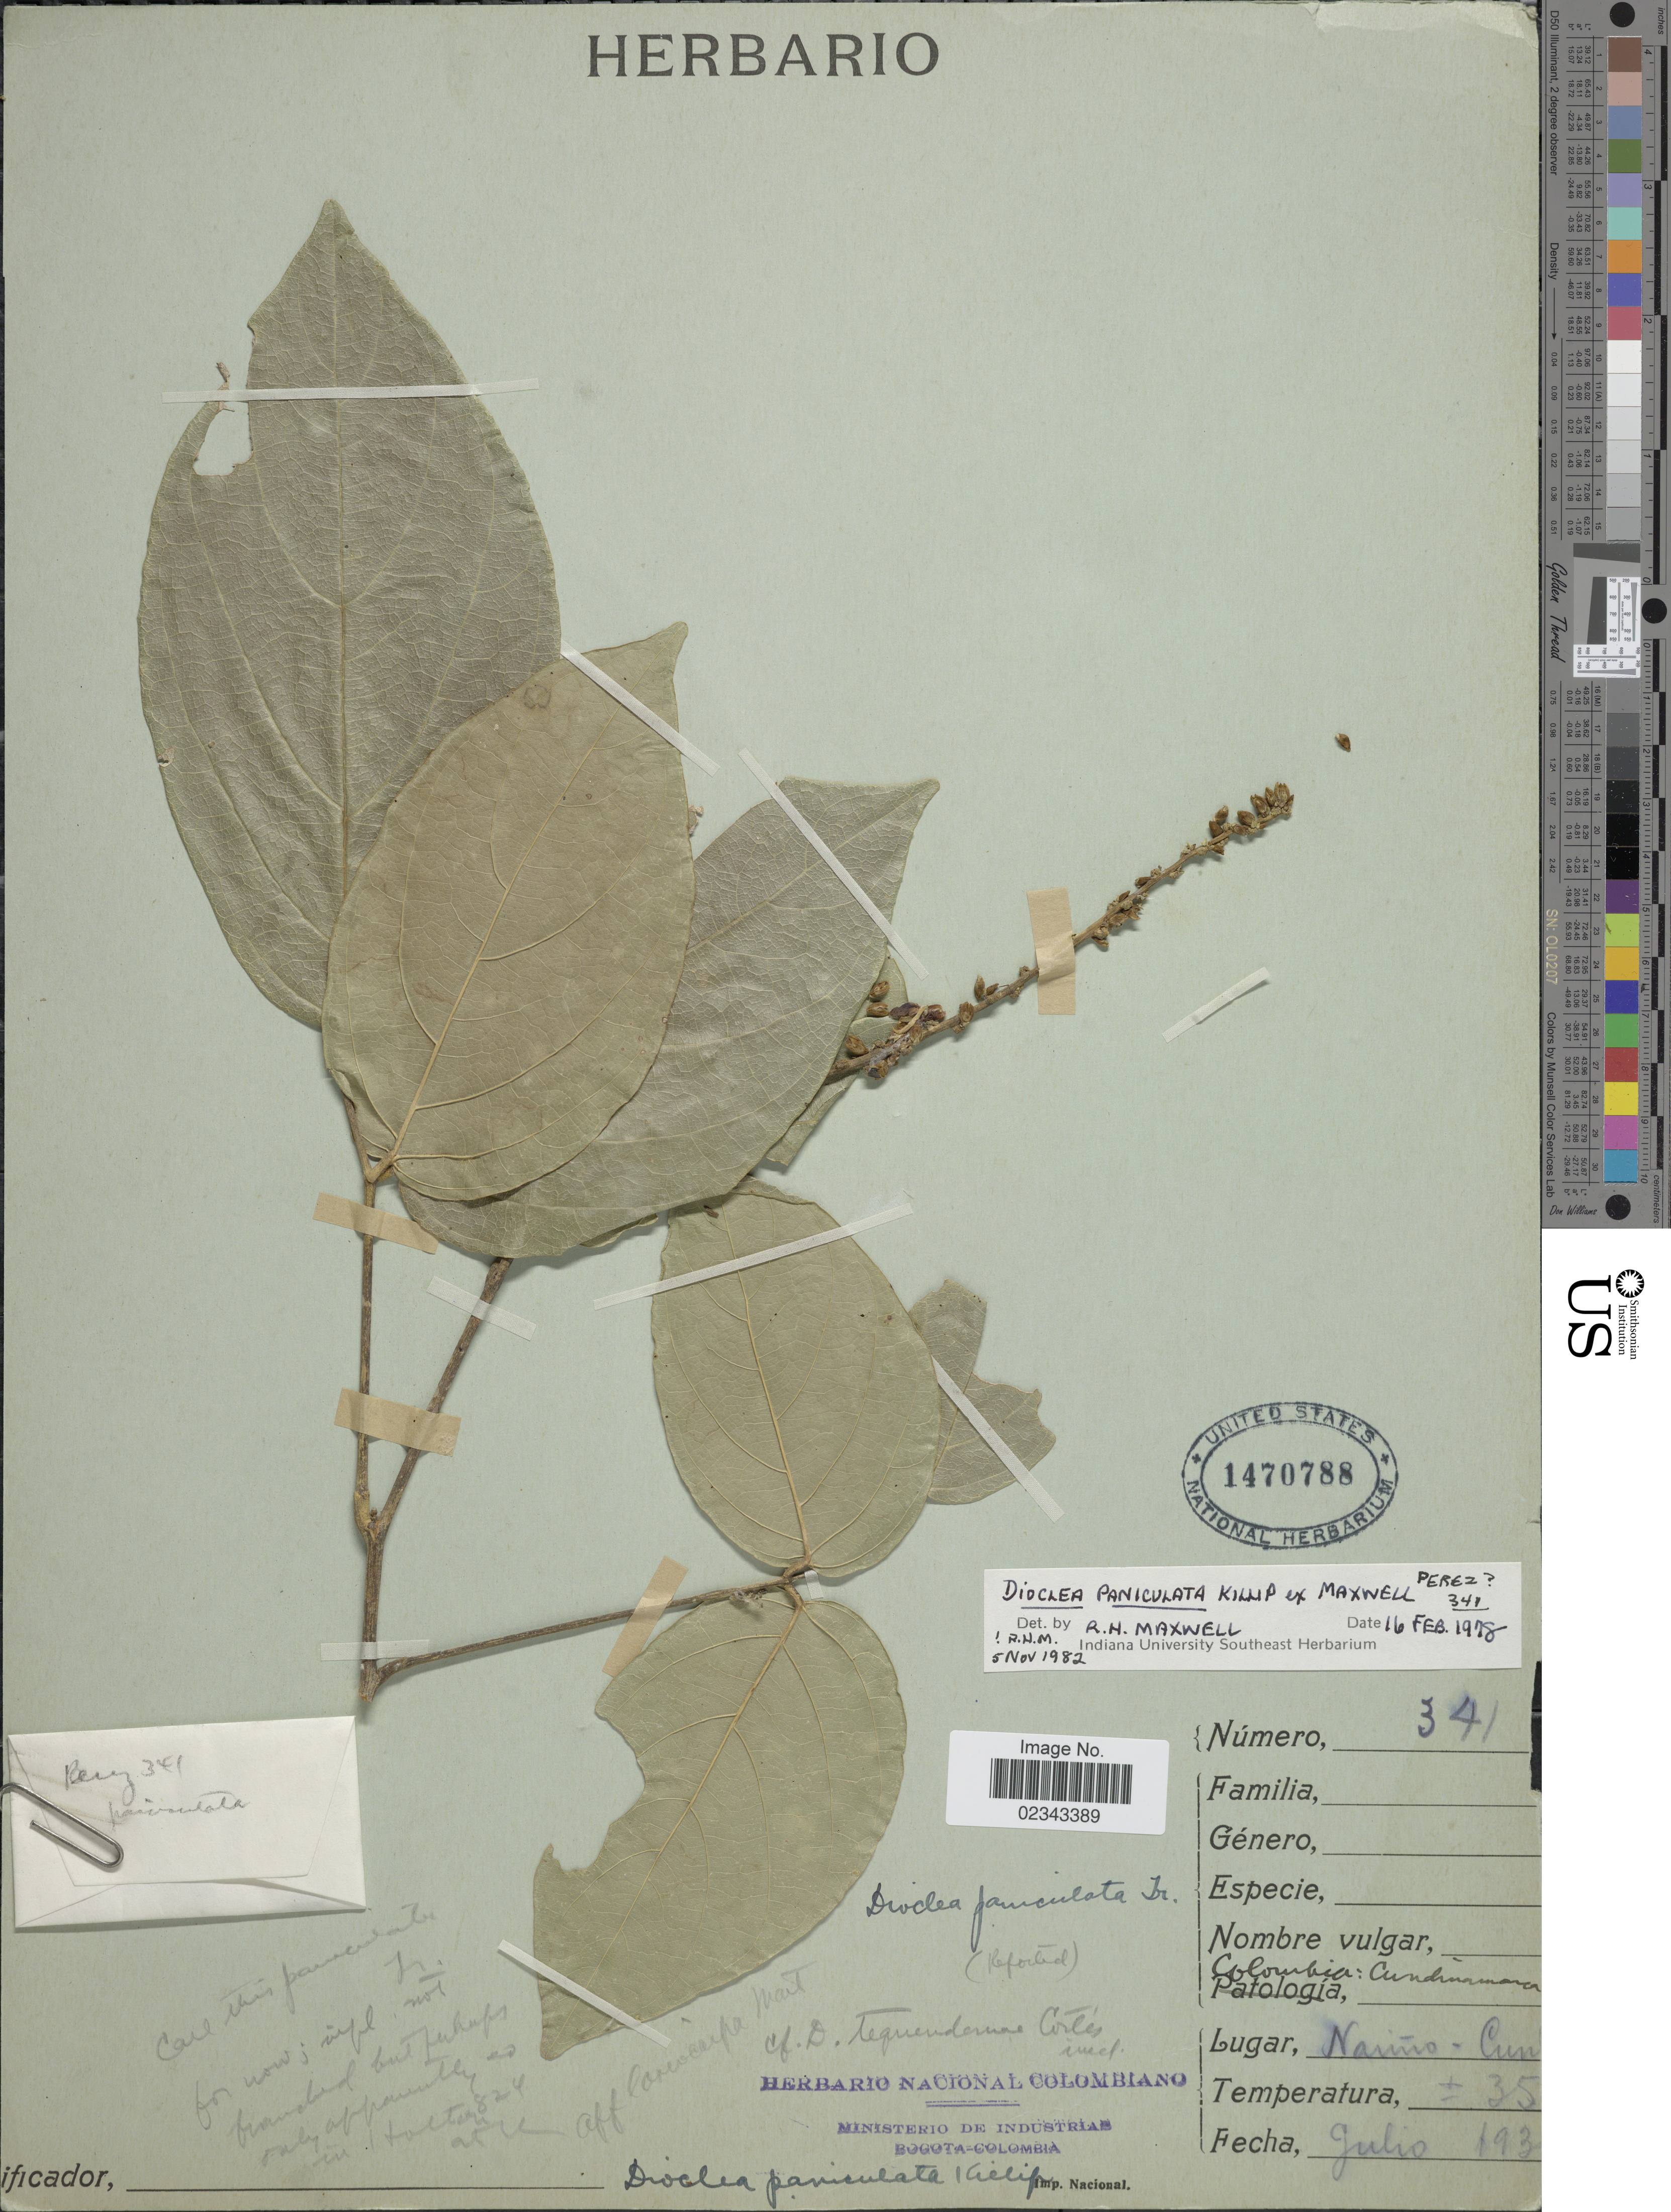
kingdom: Plantae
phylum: Tracheophyta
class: Magnoliopsida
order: Fabales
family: Fabaceae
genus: Dioclea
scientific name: Dioclea paniculata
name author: Killip ex R.H. Maxwell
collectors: -. Pérez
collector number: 341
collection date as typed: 193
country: Colombia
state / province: Cundinamarca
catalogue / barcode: US 1470788